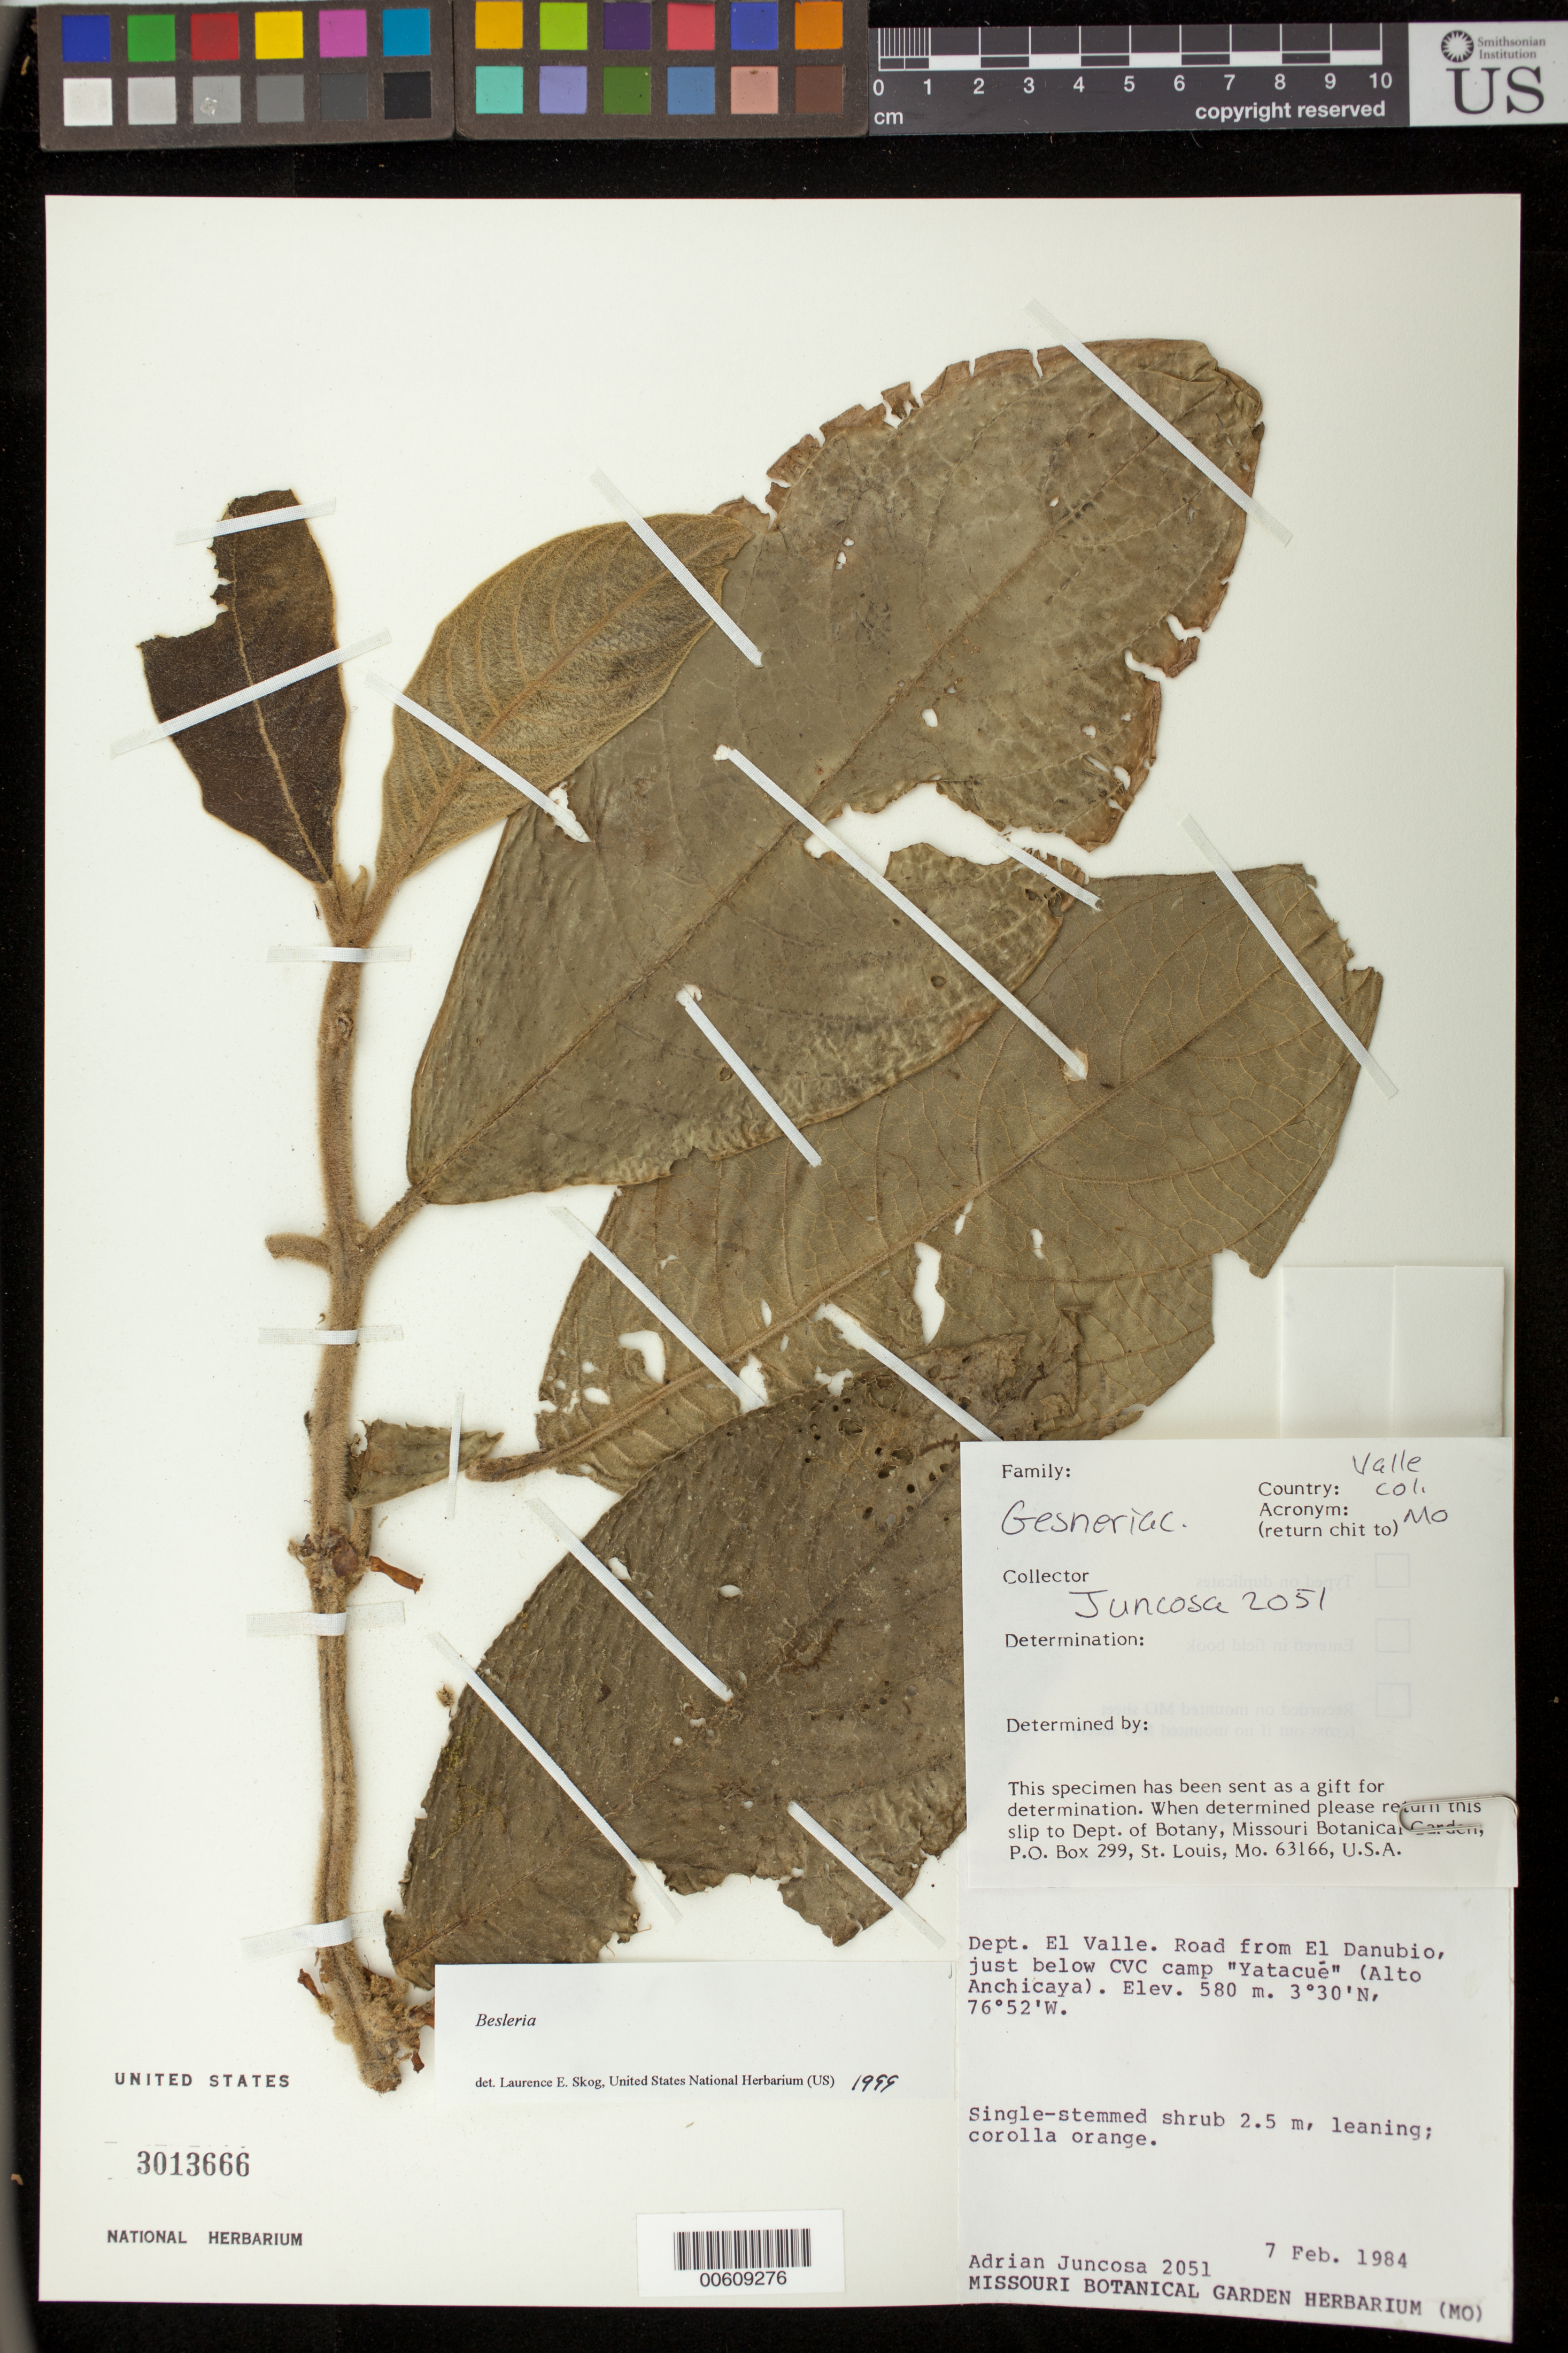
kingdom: Plantae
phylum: Tracheophyta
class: Magnoliopsida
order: Lamiales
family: Gesneriaceae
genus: Besleria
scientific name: Besleria tambensis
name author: C.V. Morton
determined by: Skog, Laurence E.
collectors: A. Juncosa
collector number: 2051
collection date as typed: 07 Feb 1984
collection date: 1984-02-07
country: Colombia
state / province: Valle del Cauca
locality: Road from El Danubio, just below CVC camp "Yatacué" (Alto Anchicaya)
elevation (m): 580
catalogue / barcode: US 3013666